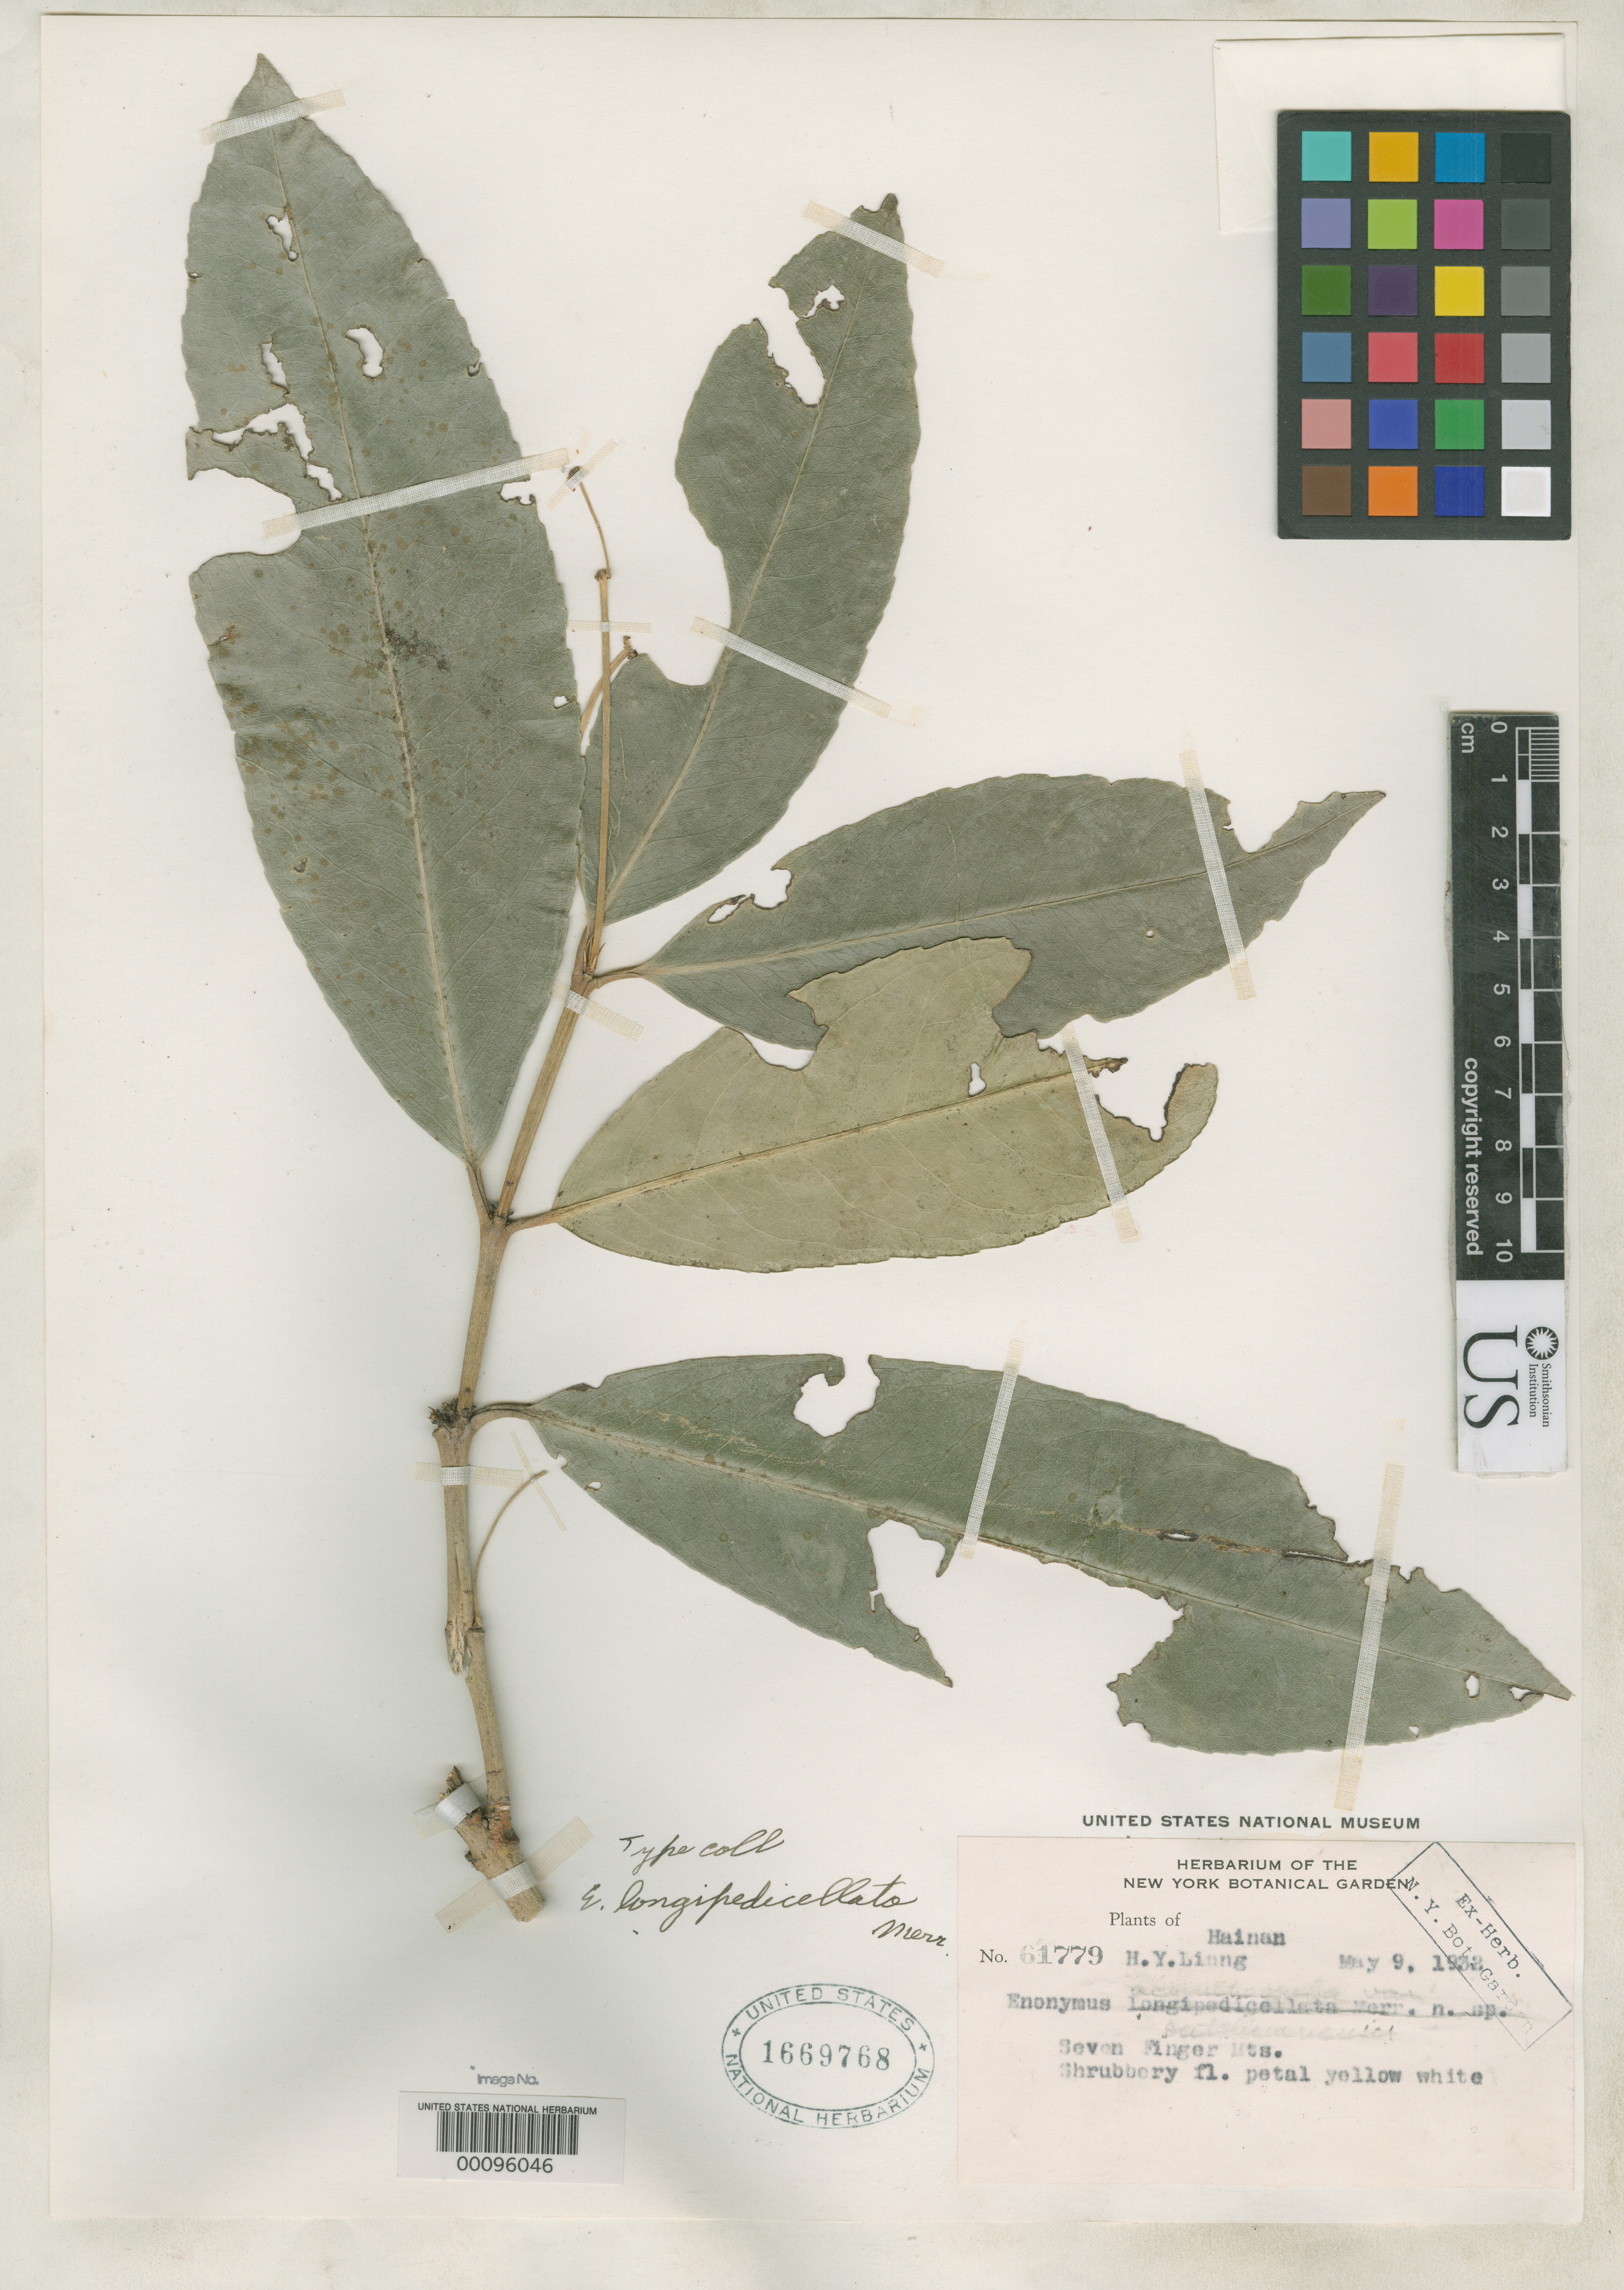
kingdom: Plantae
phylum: Tracheophyta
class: Magnoliopsida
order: Celastrales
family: Celastraceae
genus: Euonymus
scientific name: Euonymus longipedicellata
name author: Merr.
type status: Isotype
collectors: H. Y. Liang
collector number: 61779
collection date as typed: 09 May 1932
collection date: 1932-05-09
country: China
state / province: Hainan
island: Hainan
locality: Nanli.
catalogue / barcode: US 1669768